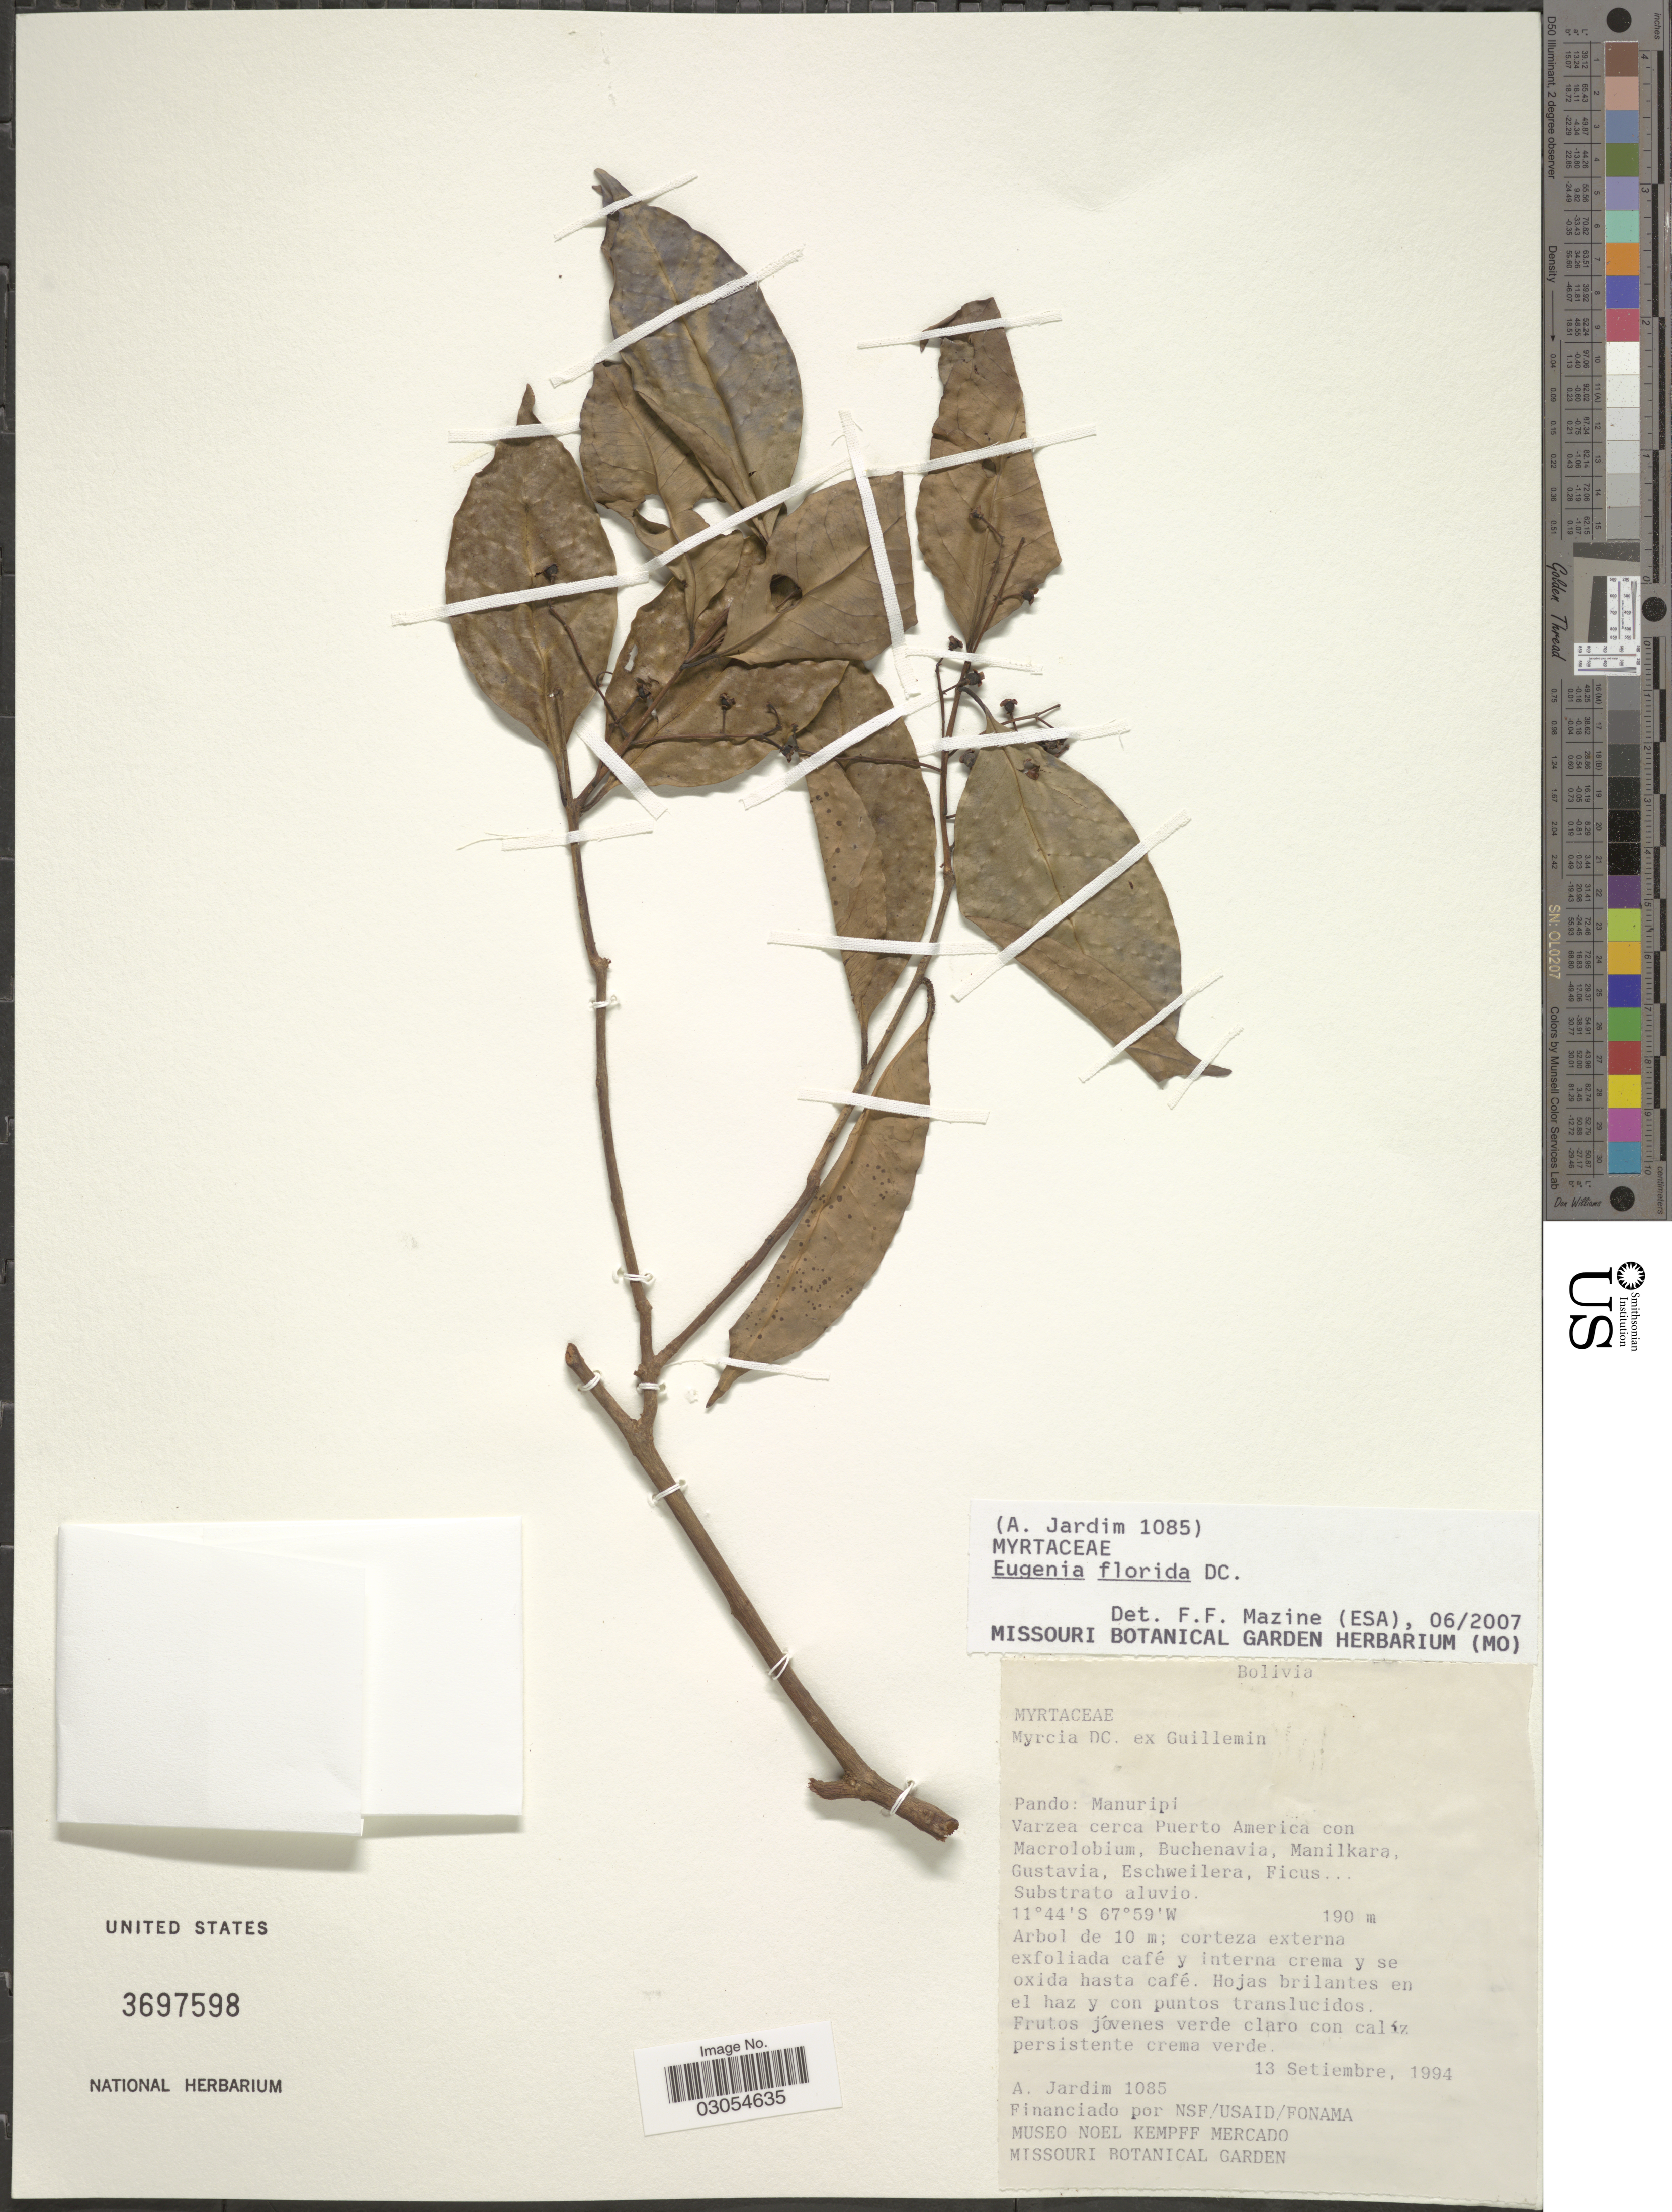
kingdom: Plantae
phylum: Tracheophyta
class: Magnoliopsida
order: Myrtales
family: Myrtaceae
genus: Eugenia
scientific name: Eugenia florida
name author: DC.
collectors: A. Jardim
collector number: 1085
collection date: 1994-09-13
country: Bolivia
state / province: Pando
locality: Manuripi. Varzea cerca Puerto America.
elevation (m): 190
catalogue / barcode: US 3697598